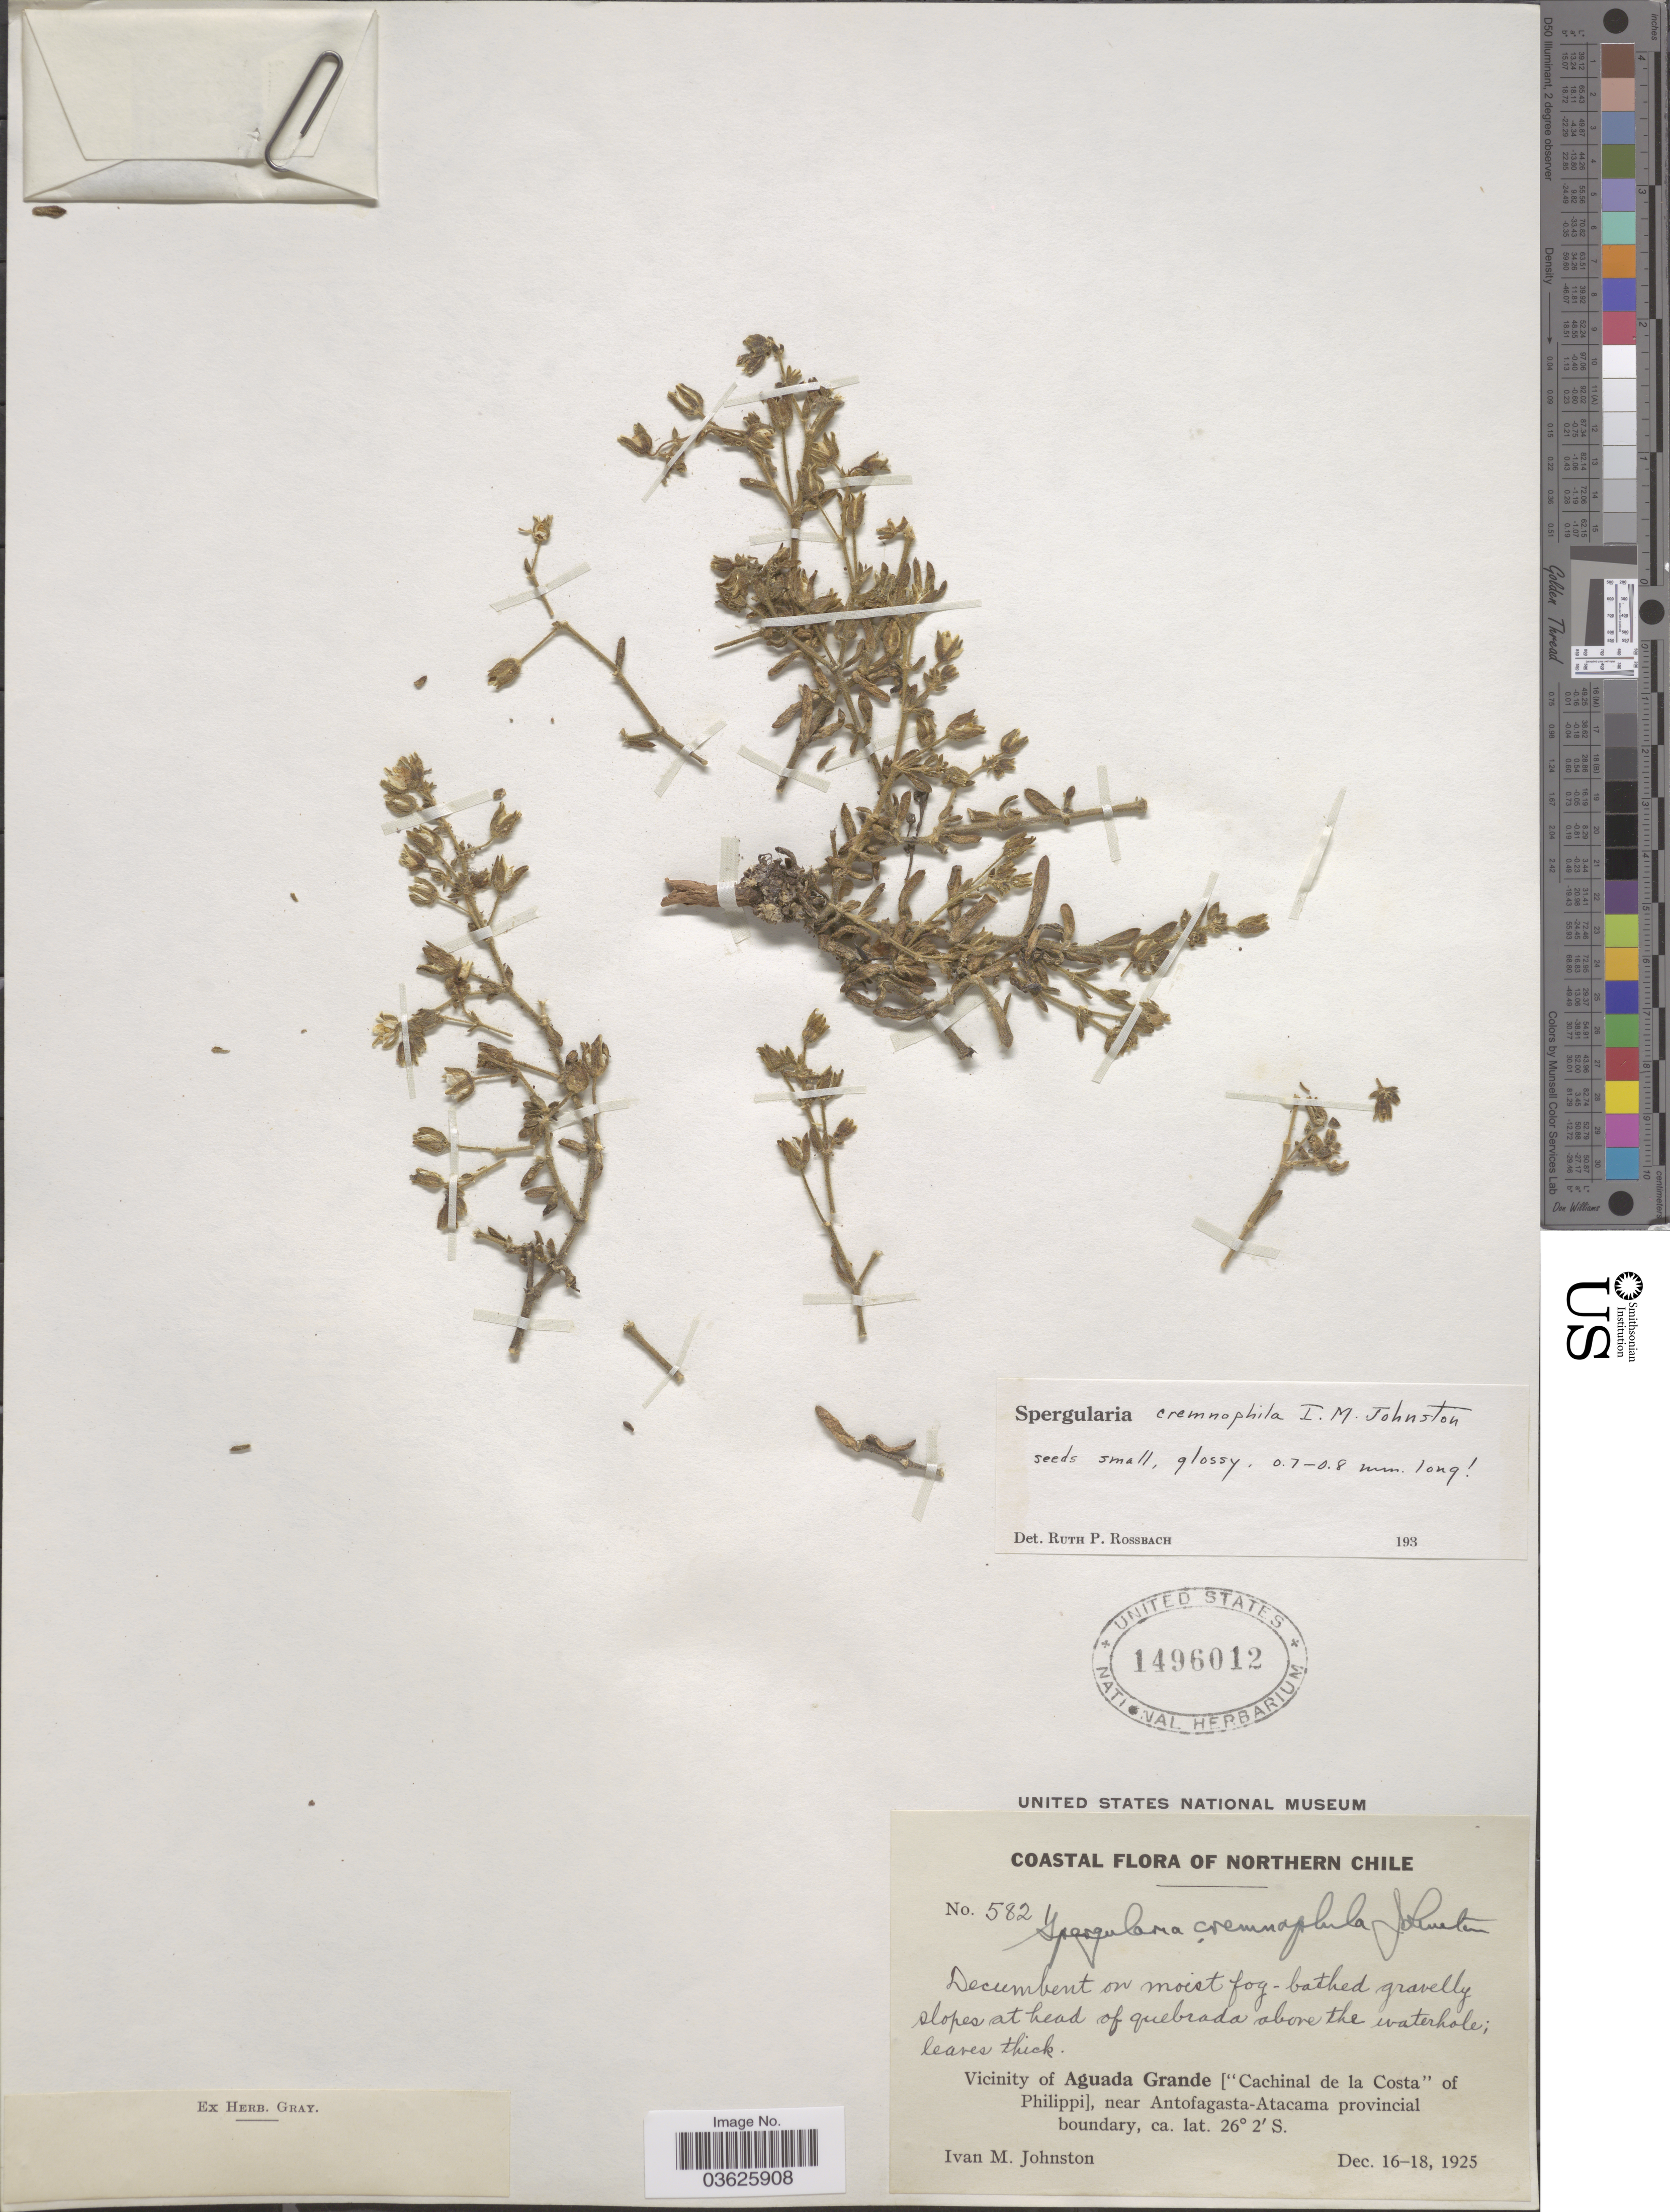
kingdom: Plantae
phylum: Tracheophyta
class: Magnoliopsida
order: Caryophyllales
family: Caryophyllaceae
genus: Spergularia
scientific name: Spergularia cremnophila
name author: I.M. Johnst.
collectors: I.M. Johnston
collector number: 5821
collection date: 1925-12-16/1925-12-18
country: Chile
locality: Northern Chile. Decumbent on moist fog-bathed gravelly slopes at head of quebrada above the waterhole. Vicinity of Aguada Grande ["Cachinal de la Costa" of Philippi], near Antofagasta-Atacama provincial boundary.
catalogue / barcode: US 1496012